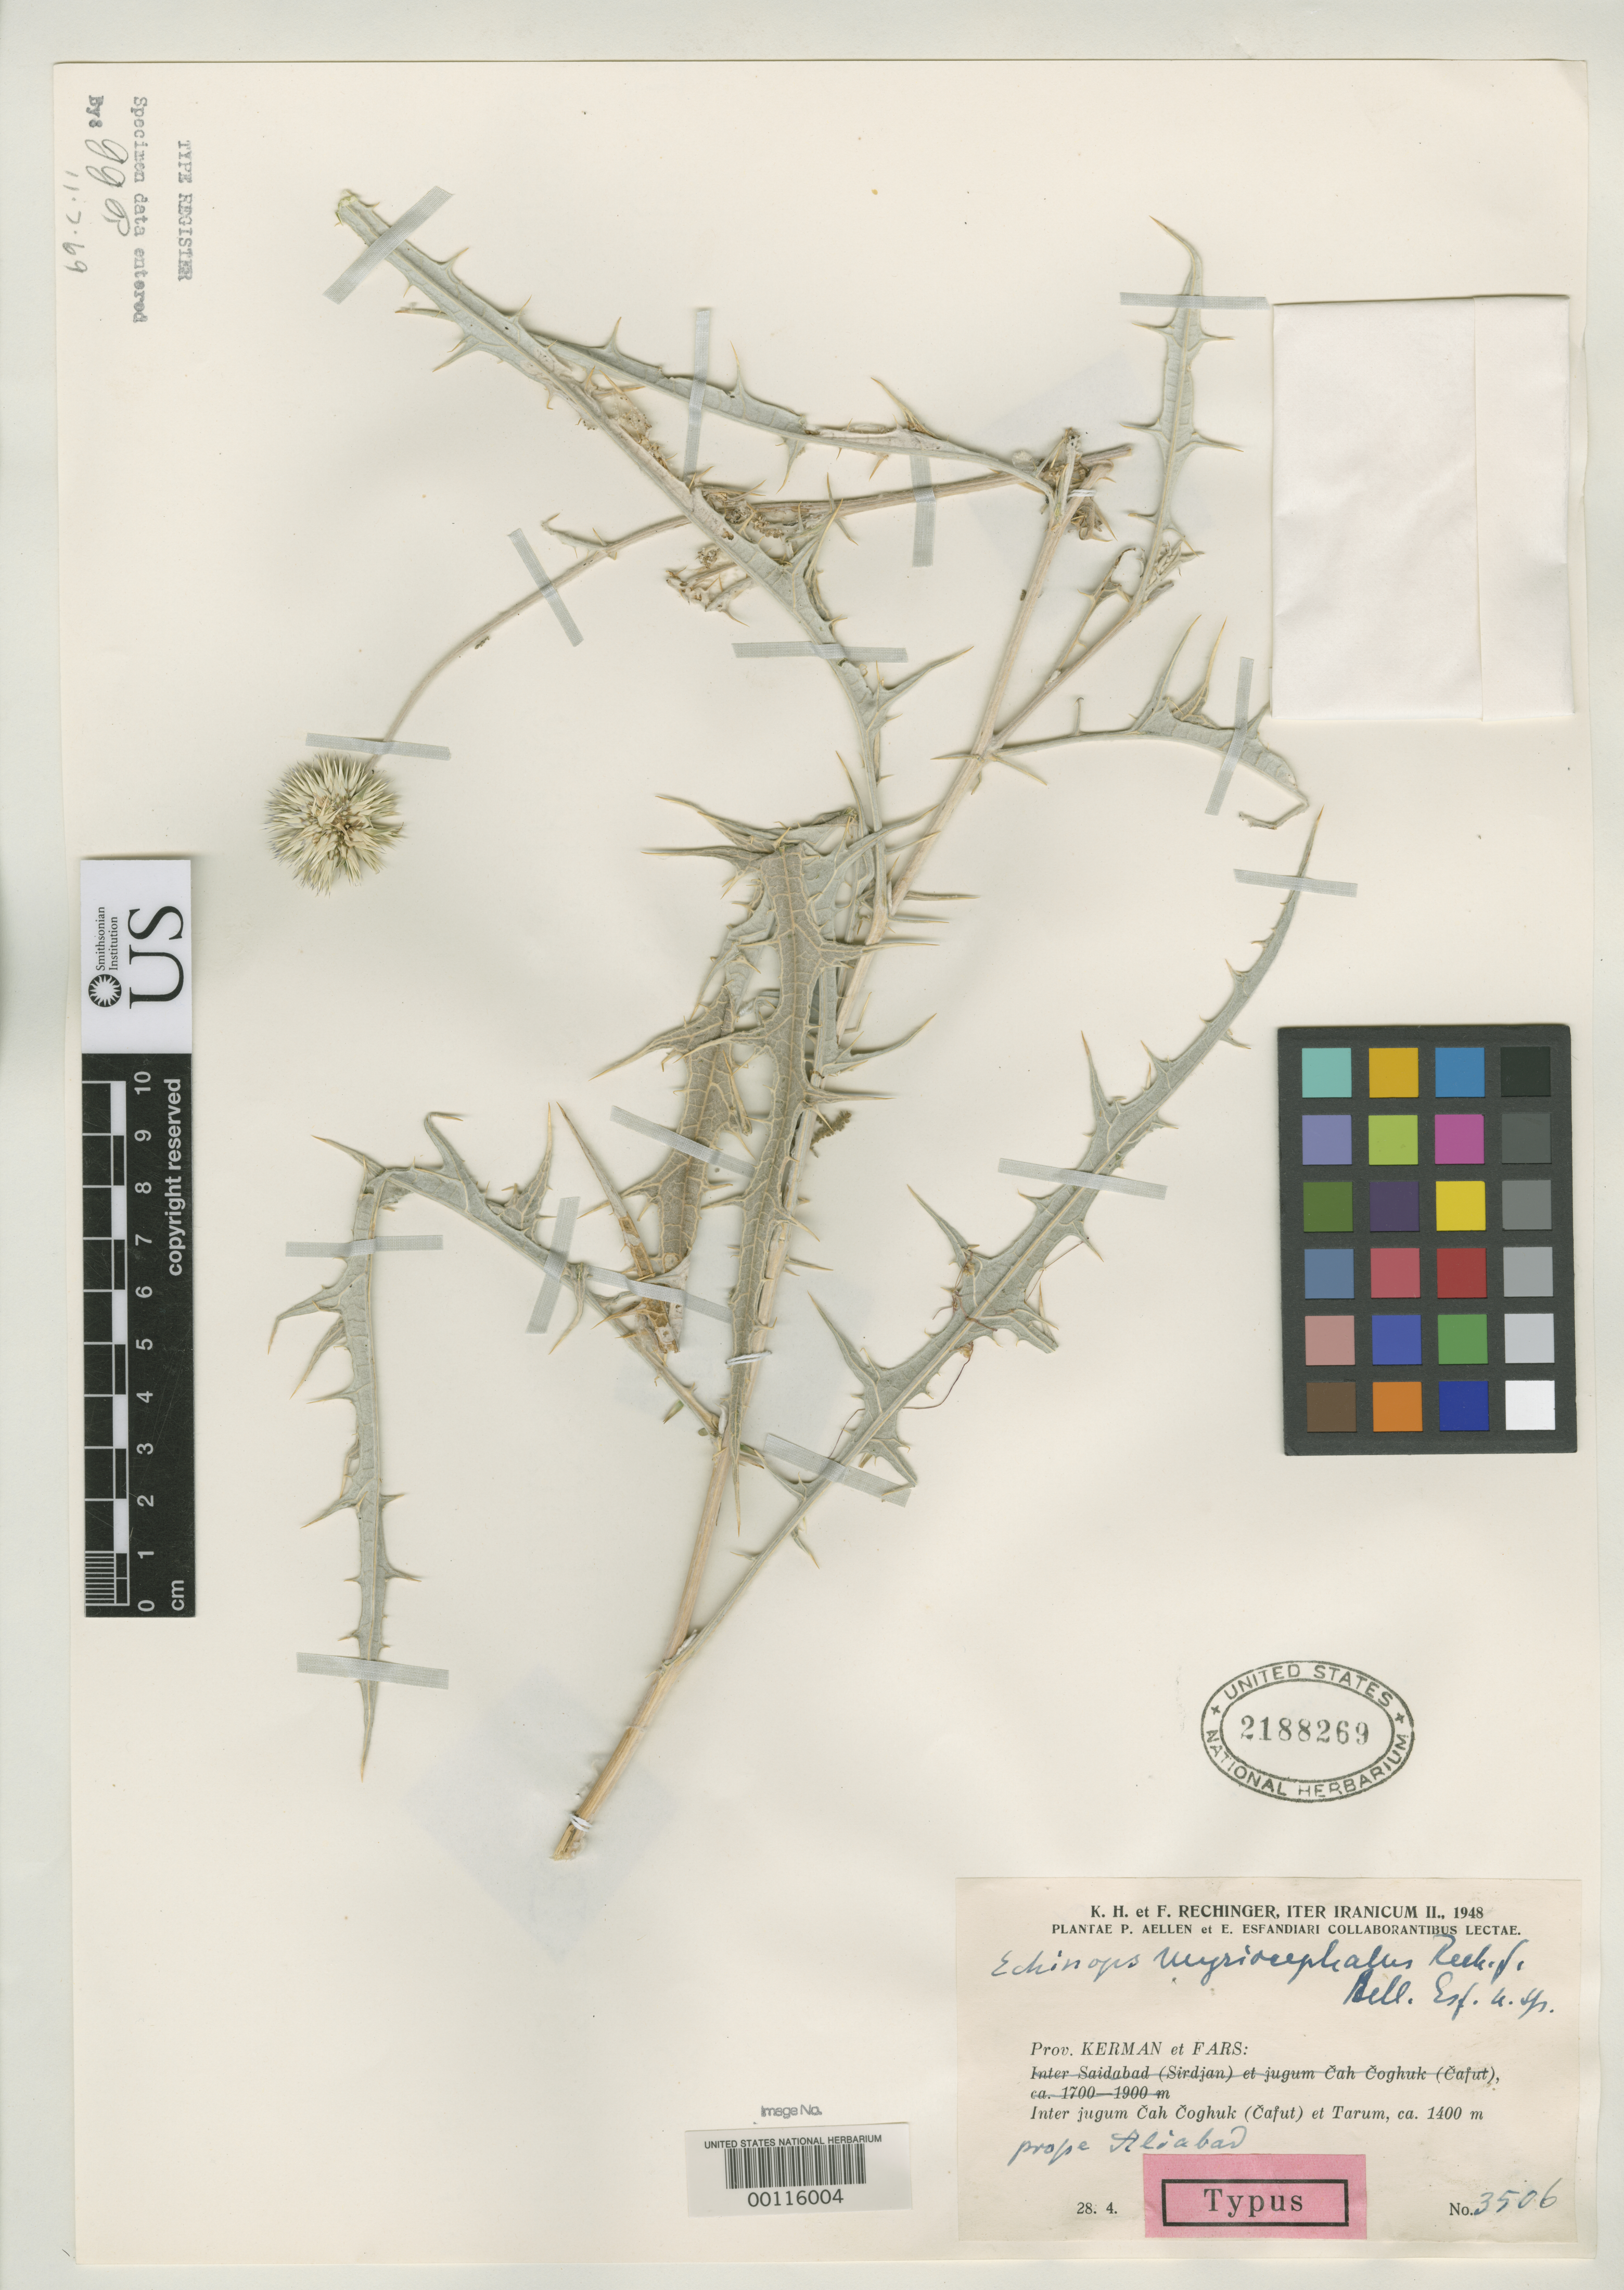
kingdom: Plantae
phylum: Tracheophyta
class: Magnoliopsida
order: Asterales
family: Asteraceae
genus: Echinops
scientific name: Echinops myriocephalus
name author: Rech. f.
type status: Type Collection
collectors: K. H. Rechinger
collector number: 3506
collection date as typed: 28 Apr 1948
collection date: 1948-04-28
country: Iran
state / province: Kerman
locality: Aliabas.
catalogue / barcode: US 2188269